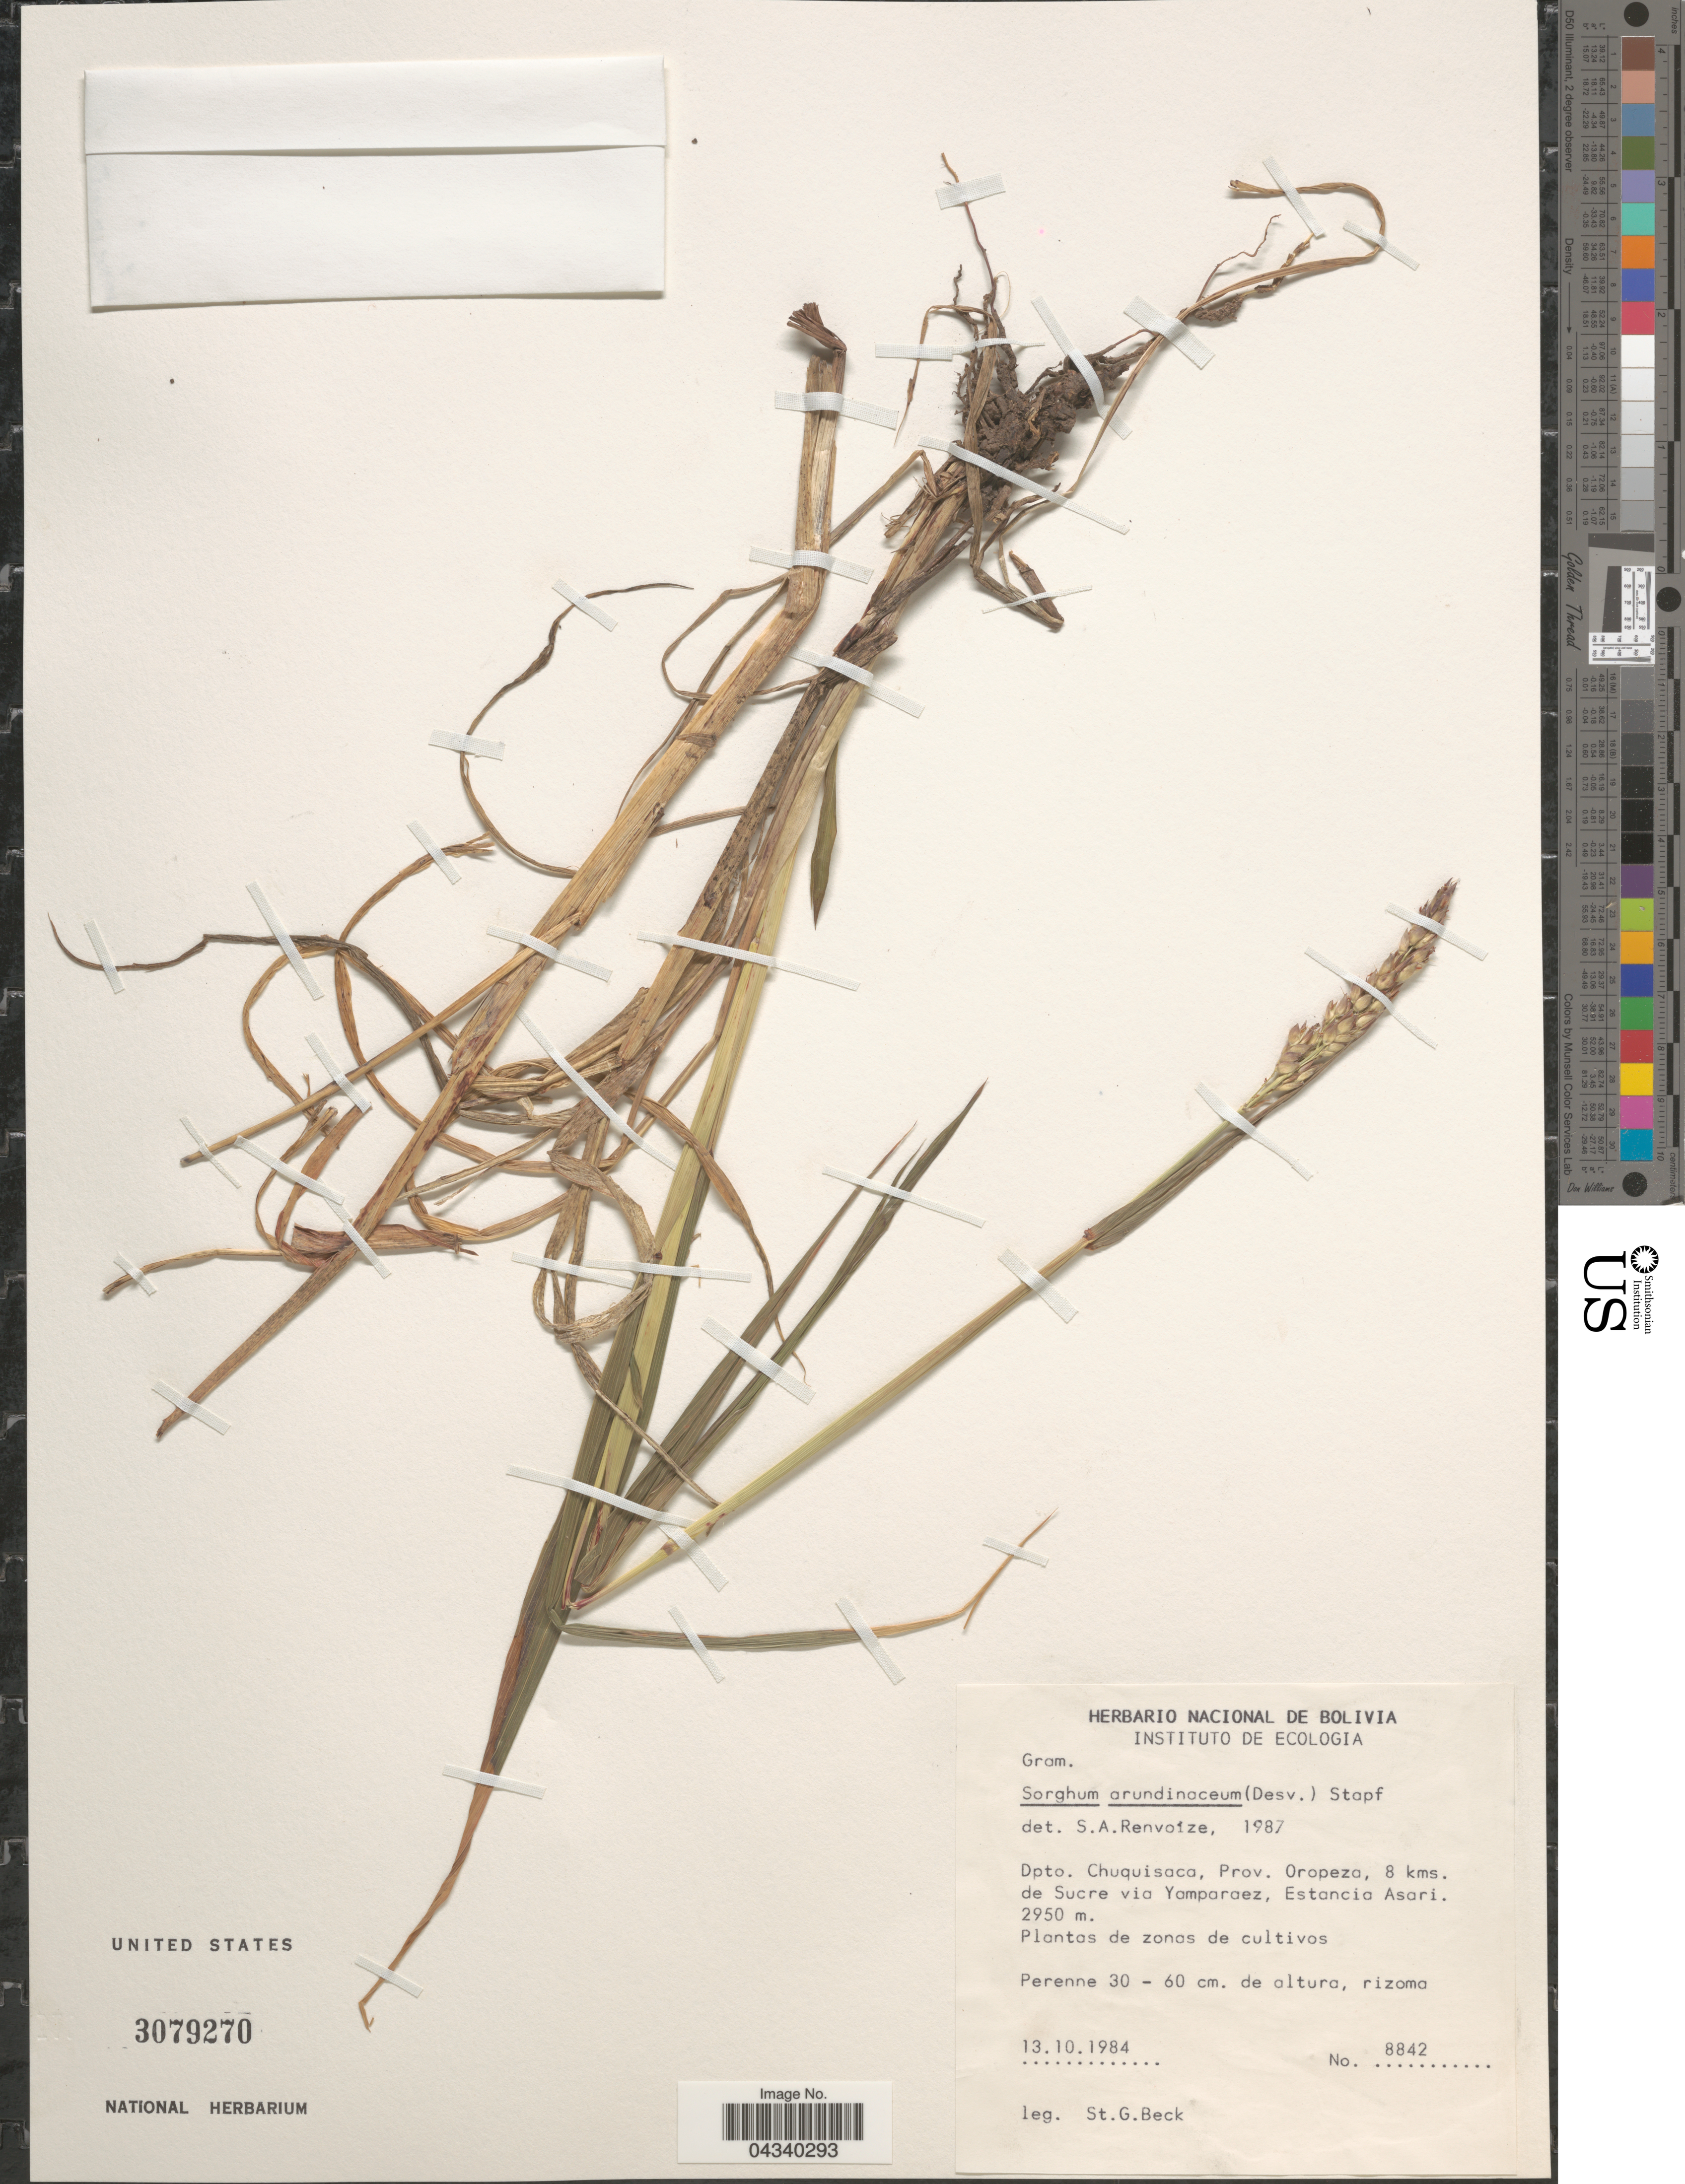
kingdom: Plantae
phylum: Tracheophyta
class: Liliopsida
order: Poales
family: Poaceae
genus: Sorghum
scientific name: Sorghum arundinaceum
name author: (Desv.) Stapf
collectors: S. G. Beck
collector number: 8842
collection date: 1984-10-13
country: Bolivia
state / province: Chuquisaca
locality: Dpto. Chuquisaca, Prov. Oropeza, 8 kms. de Sucre via Yamparaez, Estancia Asari.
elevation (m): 2950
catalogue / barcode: US 3079270